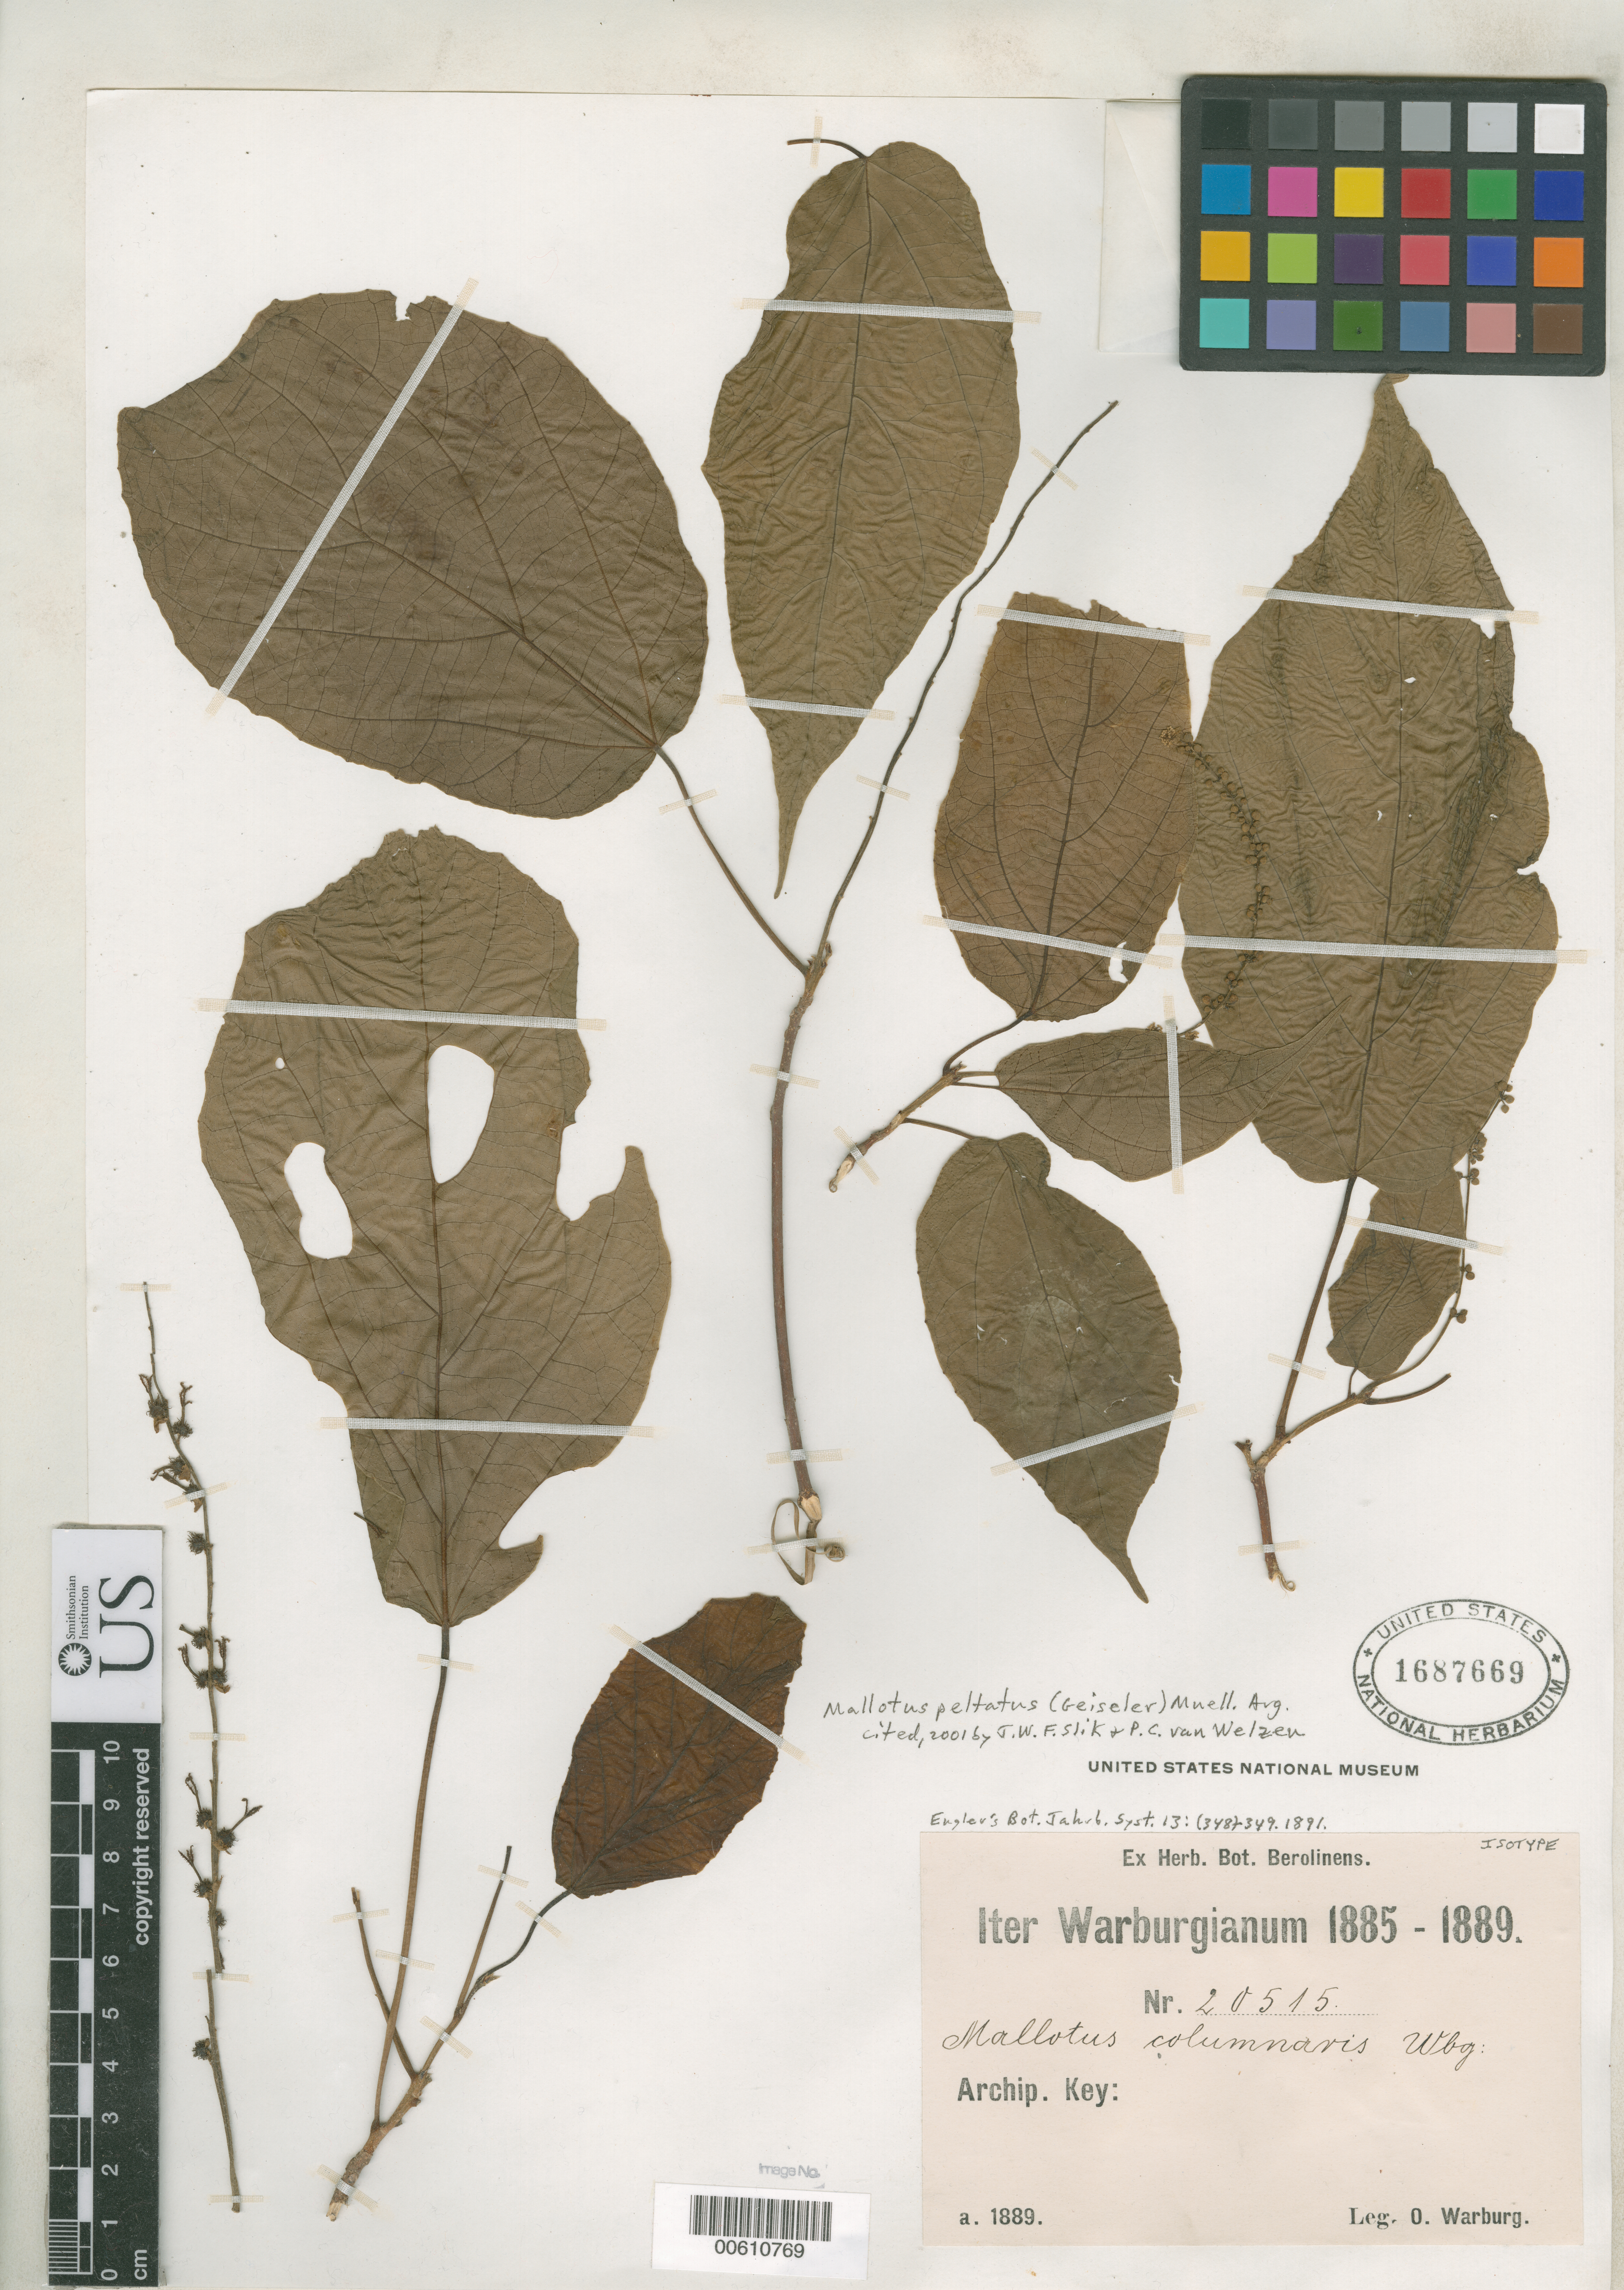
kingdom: Plantae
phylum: Tracheophyta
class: Magnoliopsida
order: Malpighiales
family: Euphorbiaceae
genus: Mallotus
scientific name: Mallotus columnaris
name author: Warb.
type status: Isotype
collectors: O. Warburg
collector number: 20515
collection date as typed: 1889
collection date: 1889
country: Indonesia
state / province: Maluku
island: Aru Island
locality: Small (Kai) Key Island.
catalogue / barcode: US 1687669